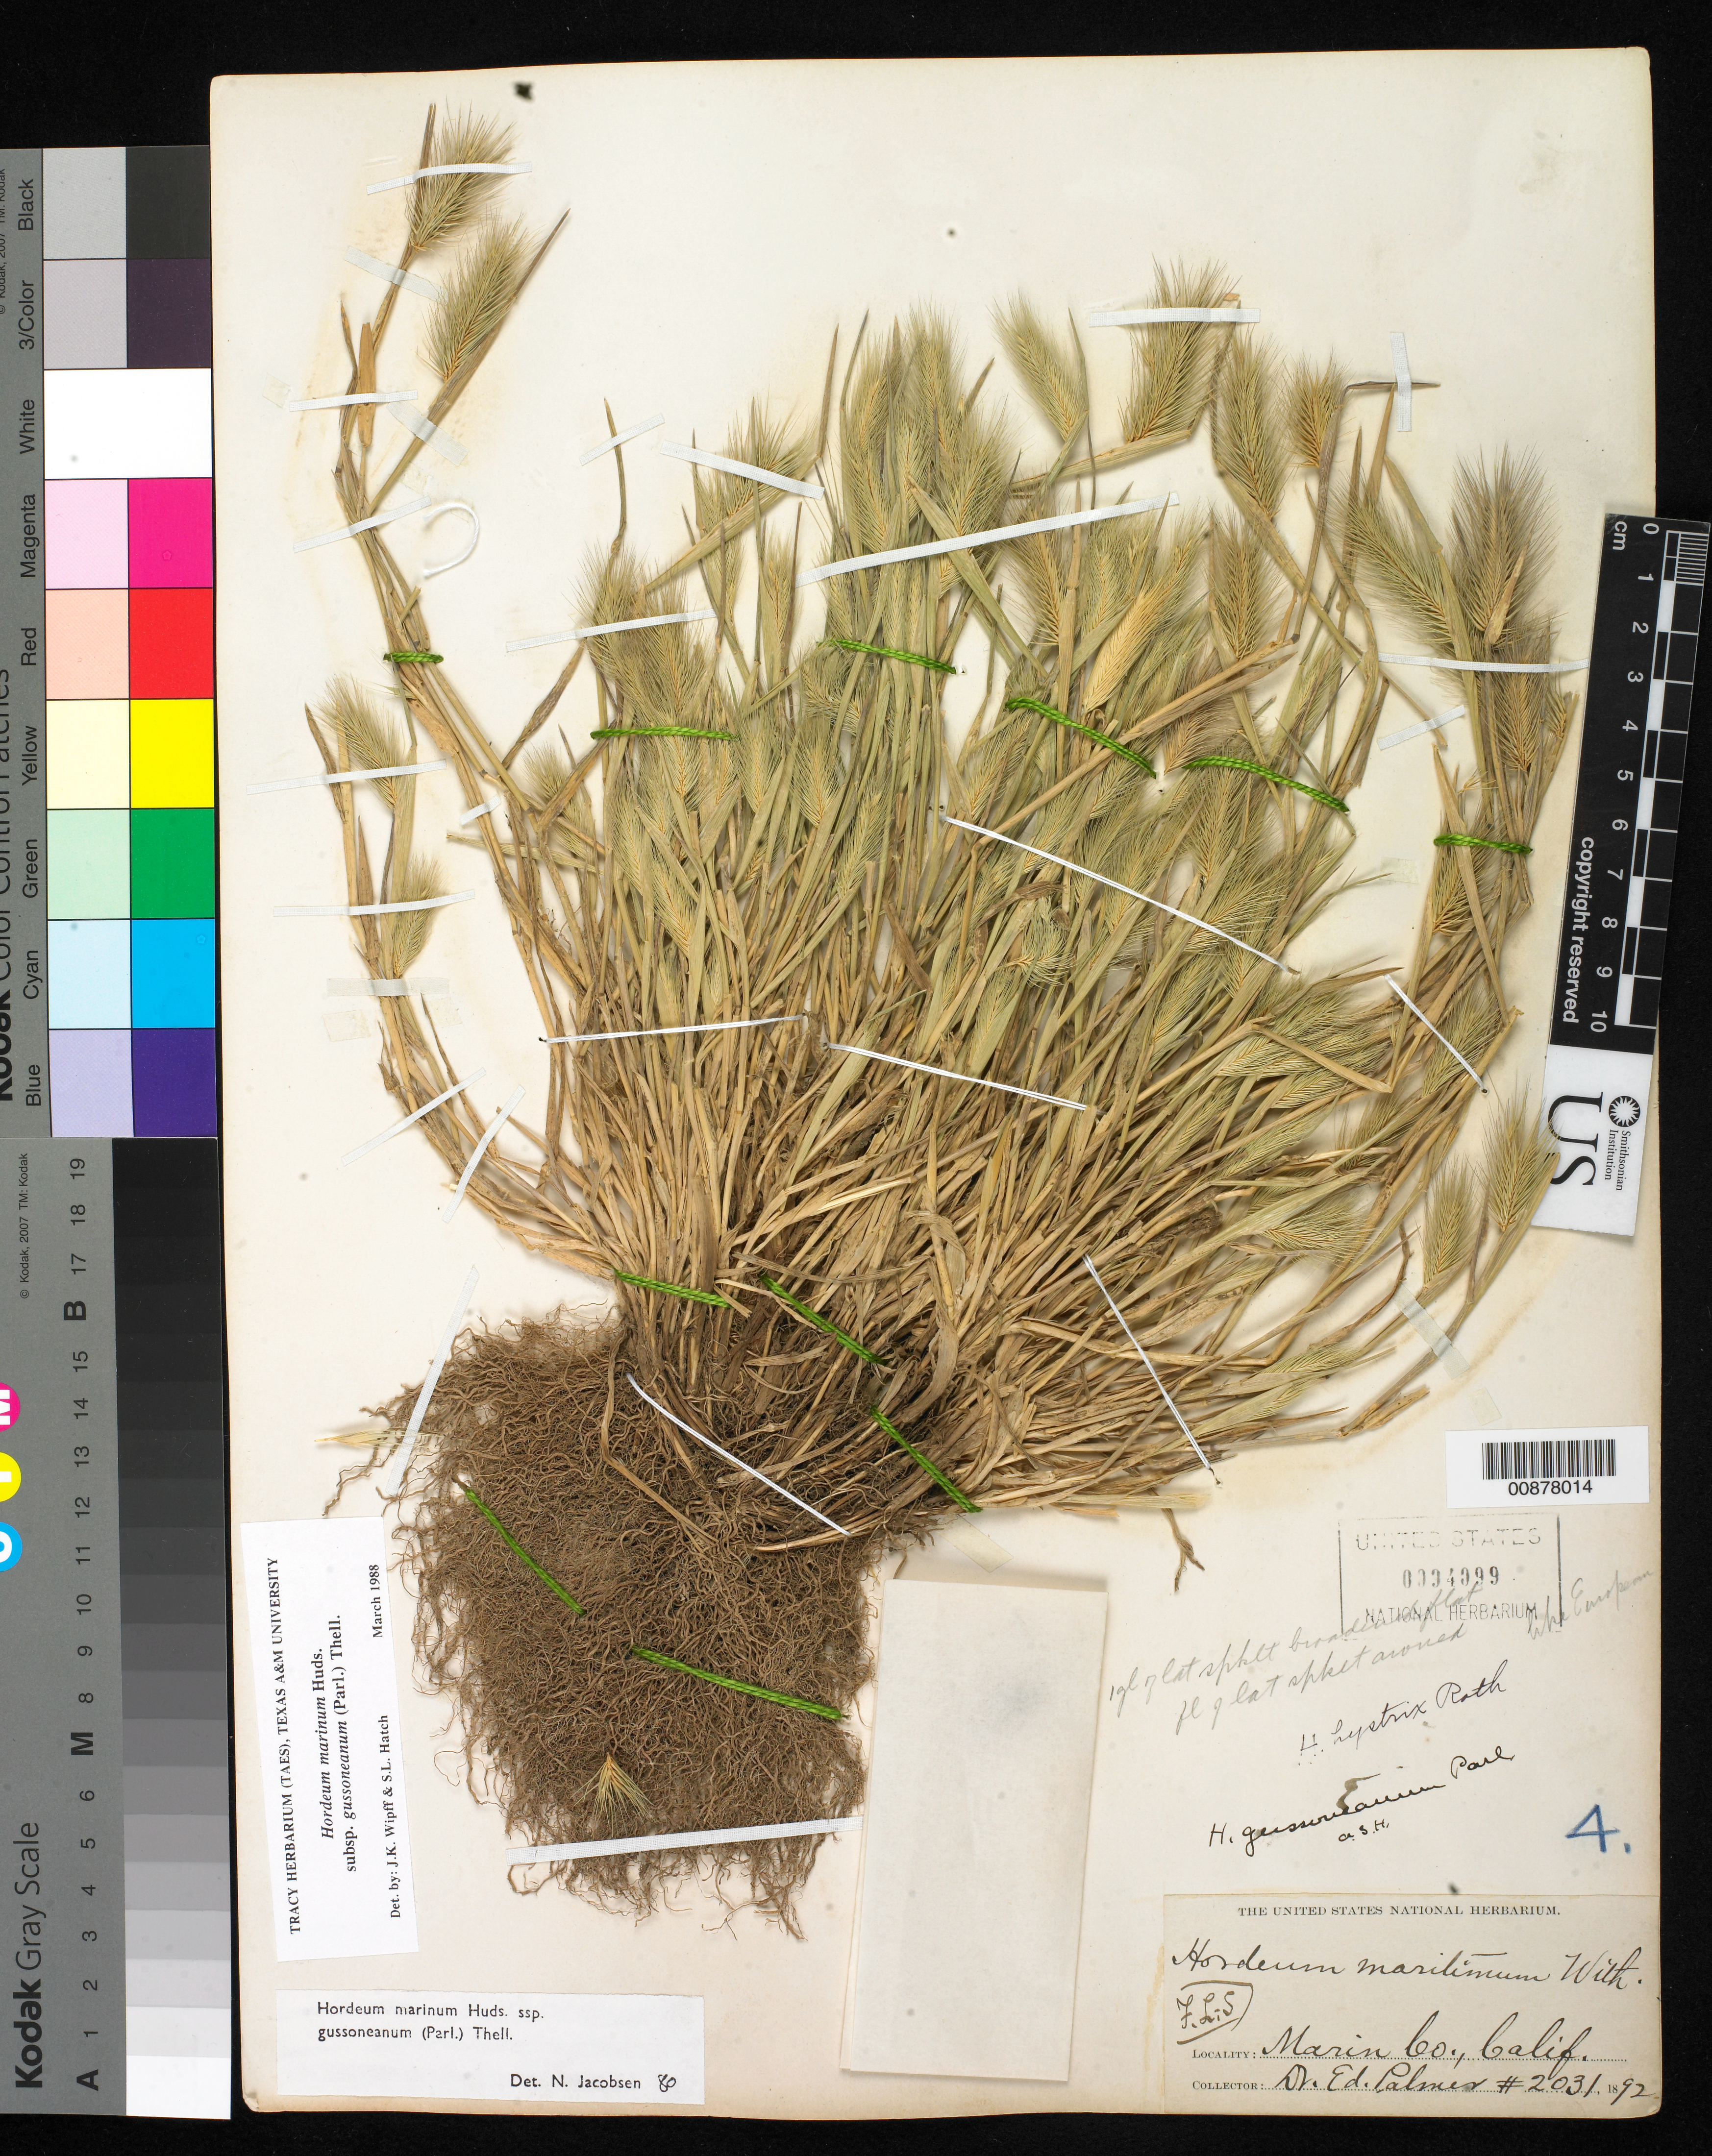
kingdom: Plantae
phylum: Tracheophyta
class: Liliopsida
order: Poales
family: Poaceae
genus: Hordeum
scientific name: Hordeum marinum subsp. gussoneanum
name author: (Parl.) Thell.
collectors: E. Palmer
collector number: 2031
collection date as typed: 1892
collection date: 1892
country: United States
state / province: California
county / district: Marin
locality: Marin County, California.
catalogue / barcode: US 94099